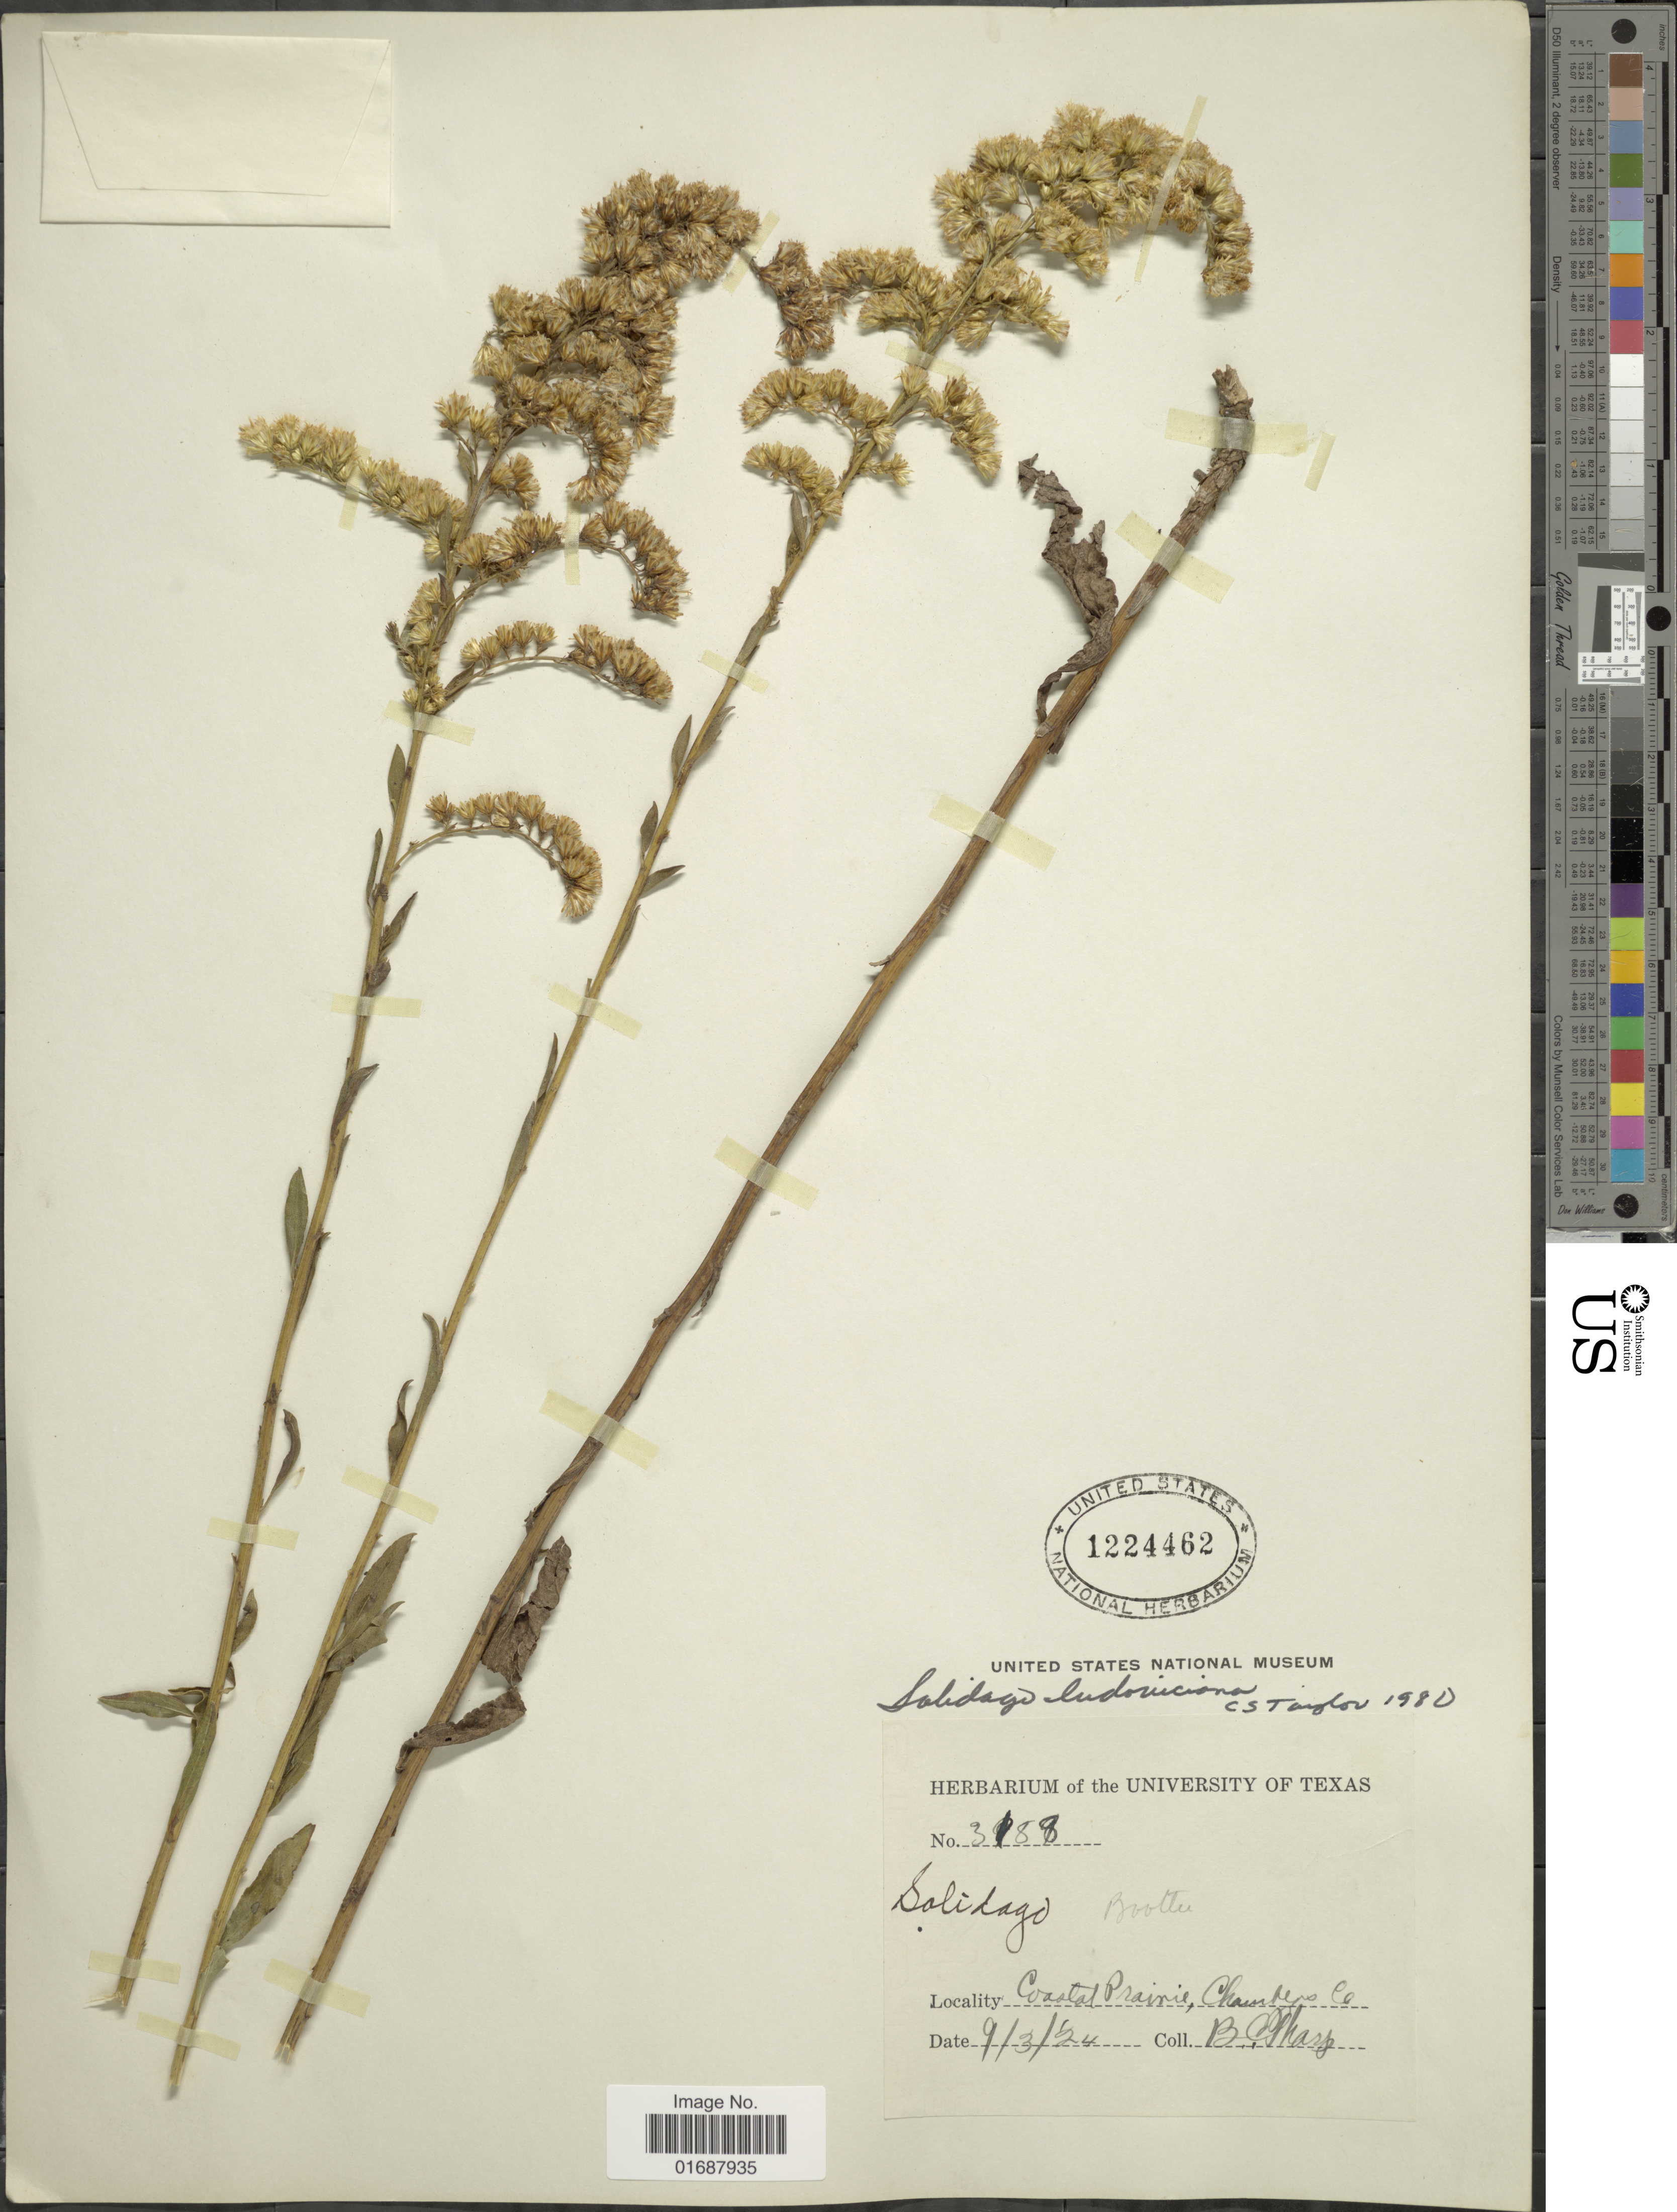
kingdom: Plantae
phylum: Tracheophyta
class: Magnoliopsida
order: Asterales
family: Asteraceae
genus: Solidago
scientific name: Solidago ludoviciana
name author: (A. Gray) Small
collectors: B. Masp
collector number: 3188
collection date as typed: Transcribed d/m/y: 9/3/24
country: United States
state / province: Texas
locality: Coastal Prairie, Chambers Co.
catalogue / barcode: US 1224462